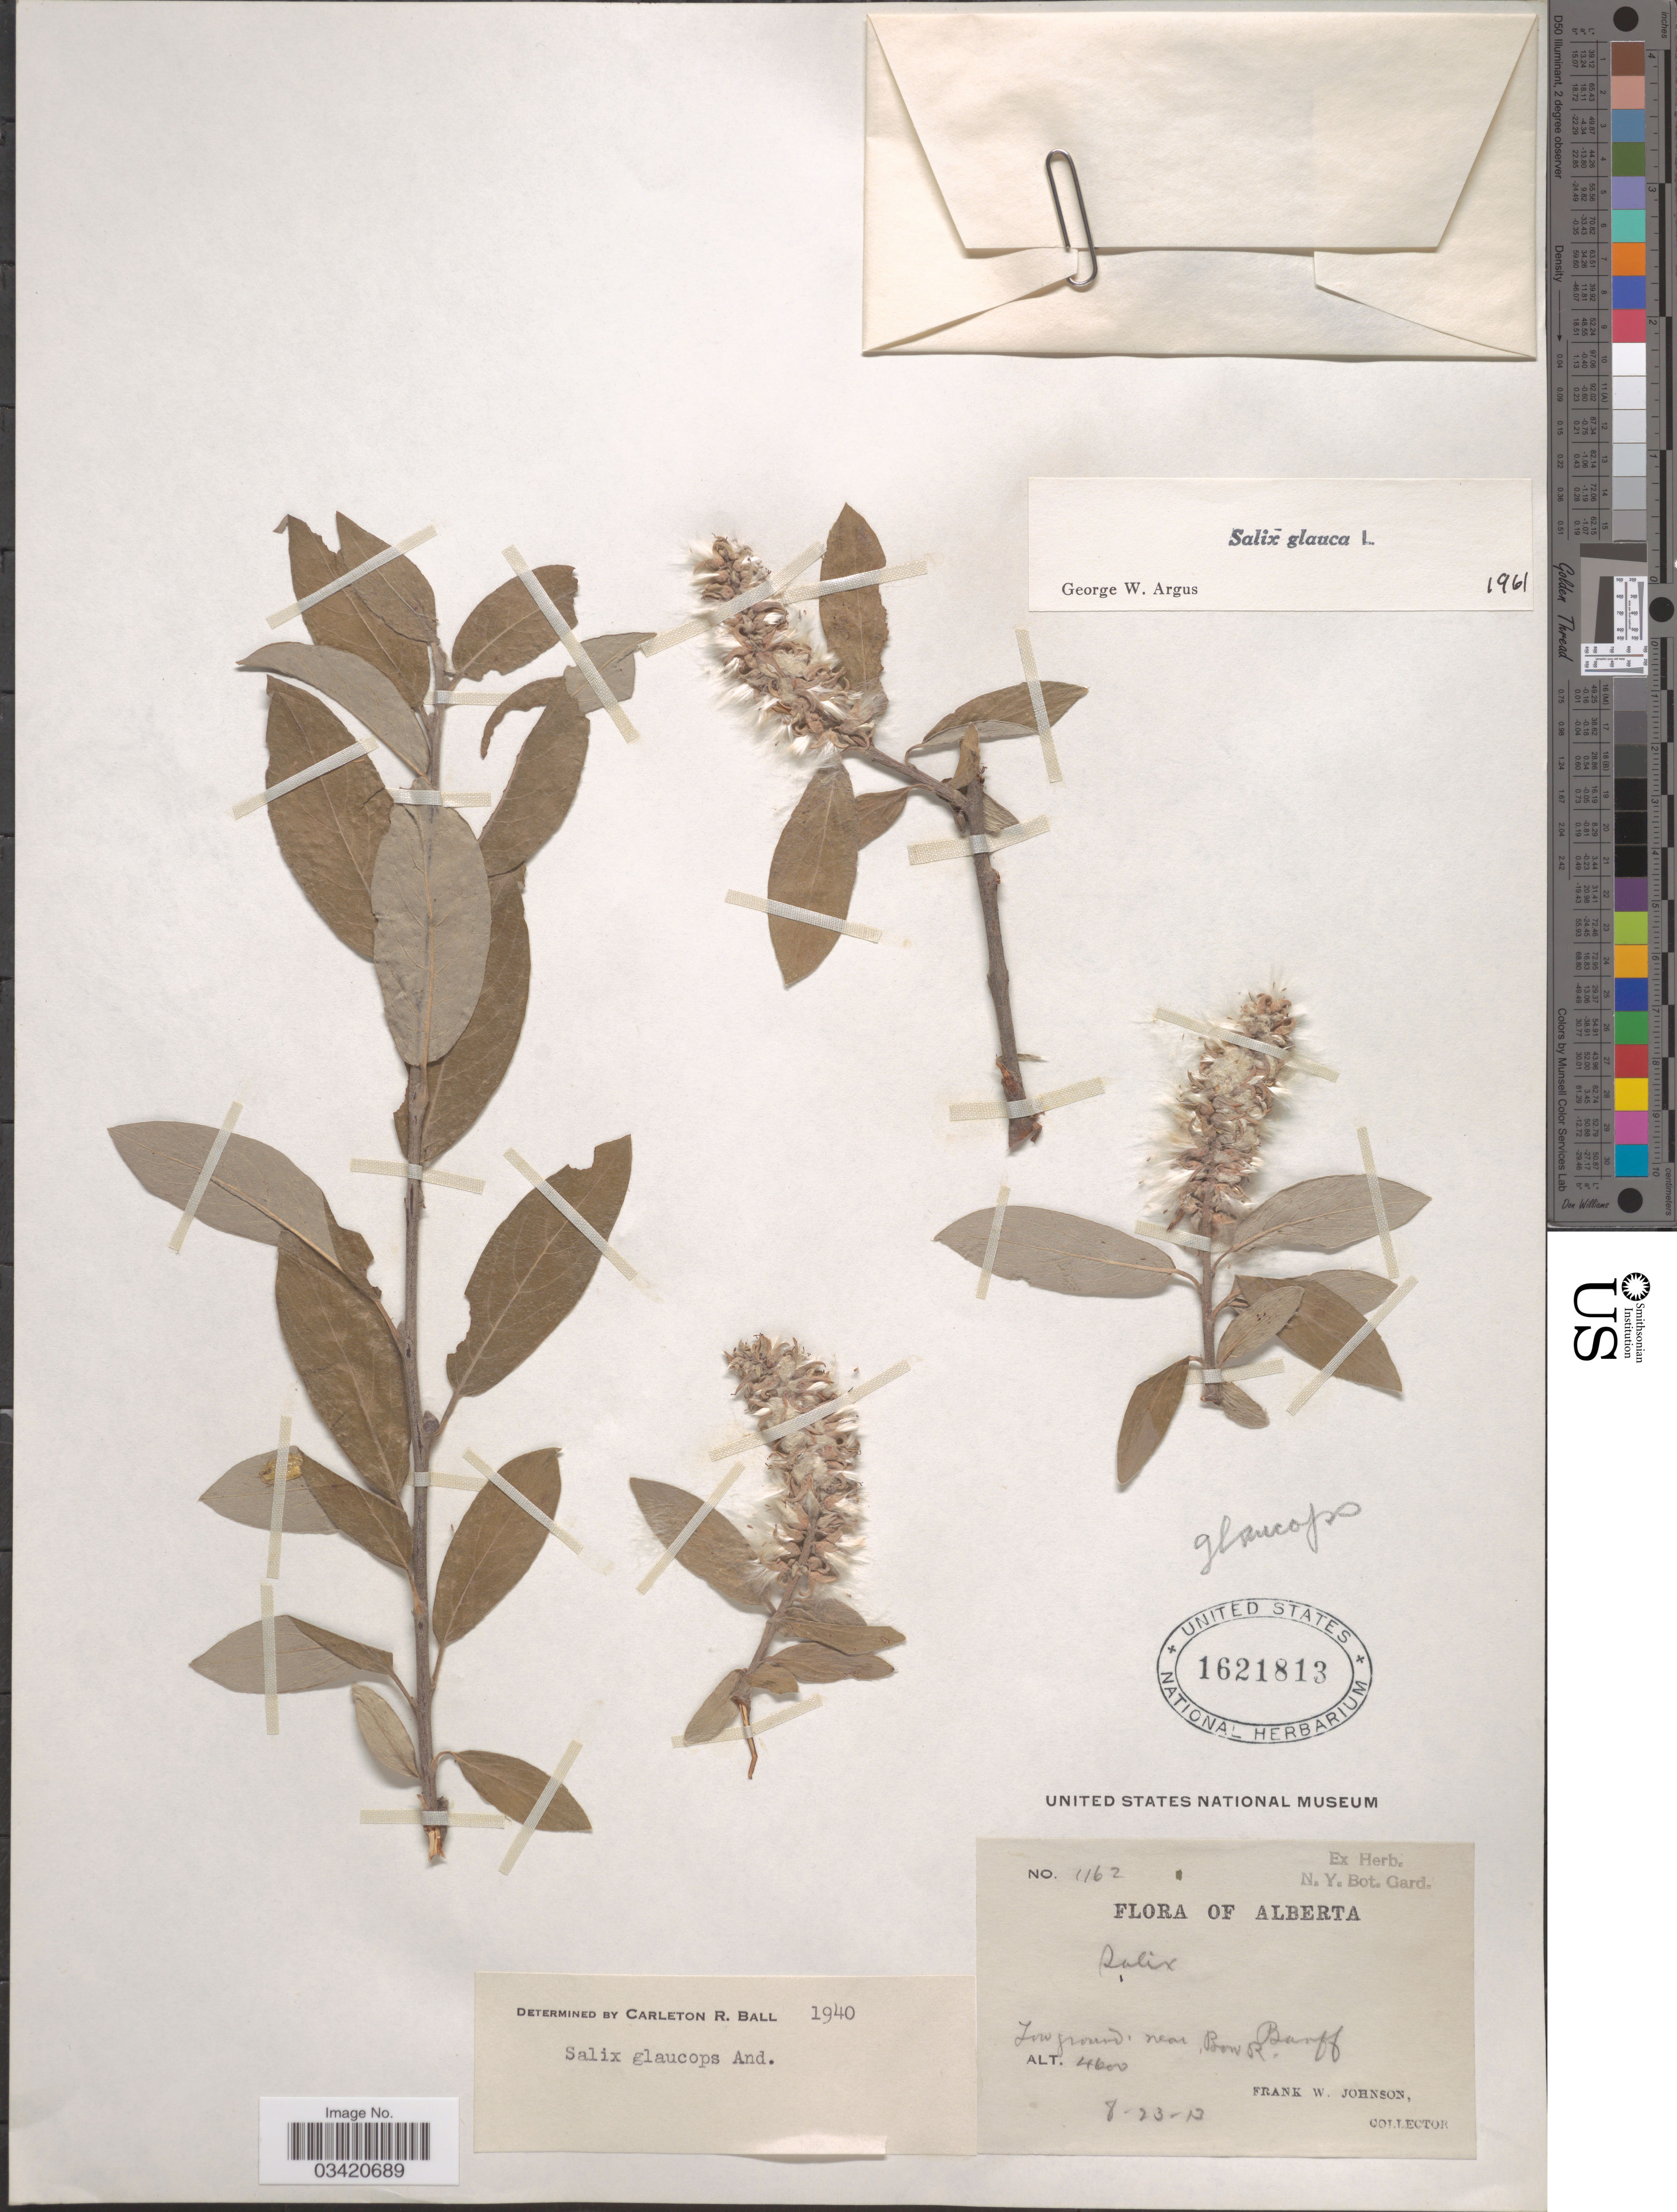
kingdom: Plantae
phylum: Tracheophyta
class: Magnoliopsida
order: Malpighiales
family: Salicaceae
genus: Salix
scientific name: Salix glauca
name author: L.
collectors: F. W. Johnson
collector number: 1162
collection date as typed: Transcribed d/m/y: 23/8/13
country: Canada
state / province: Alberta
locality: Low ground, near Bow R. Banff.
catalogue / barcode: US 1621813